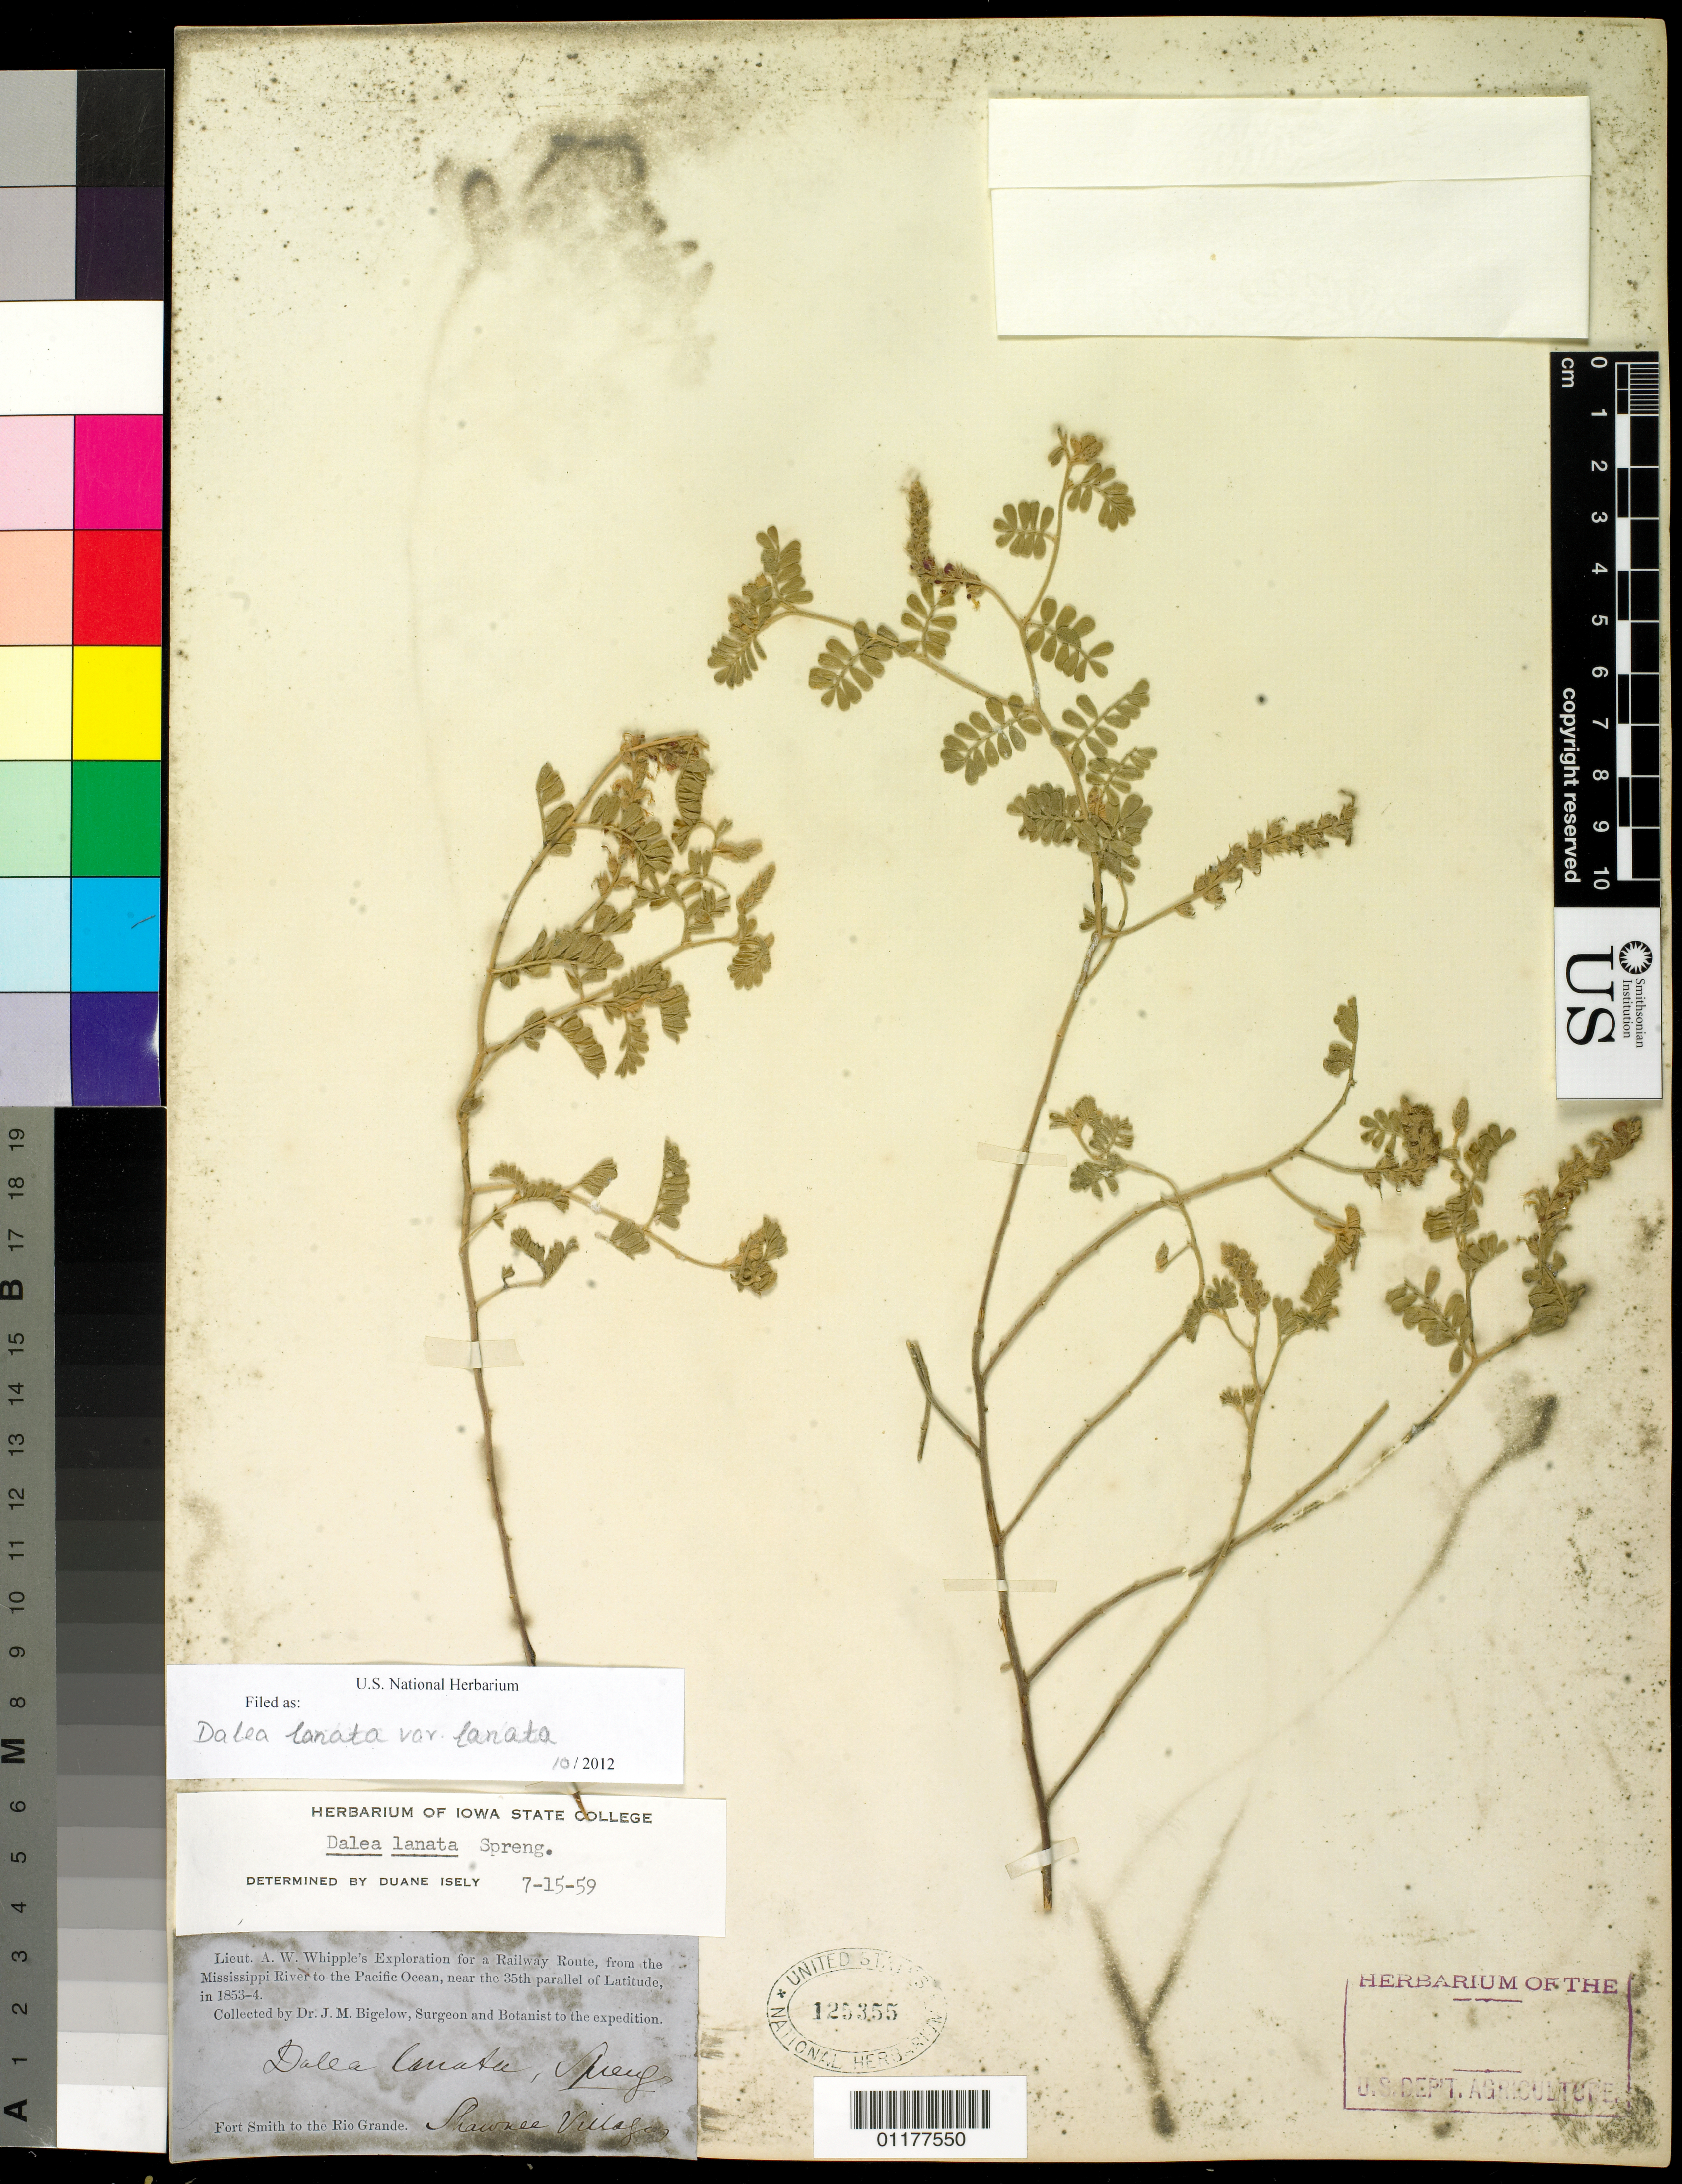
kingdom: Plantae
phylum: Tracheophyta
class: Magnoliopsida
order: Fabales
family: Fabaceae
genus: Dalea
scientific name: Dalea lanata var. lanata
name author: Spreng.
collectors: J. M. Bigelow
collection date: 1853/1854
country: United States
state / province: Oklahoma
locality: Fort Smith to the Rio Grande. Shawnee Village.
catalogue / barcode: US 125355